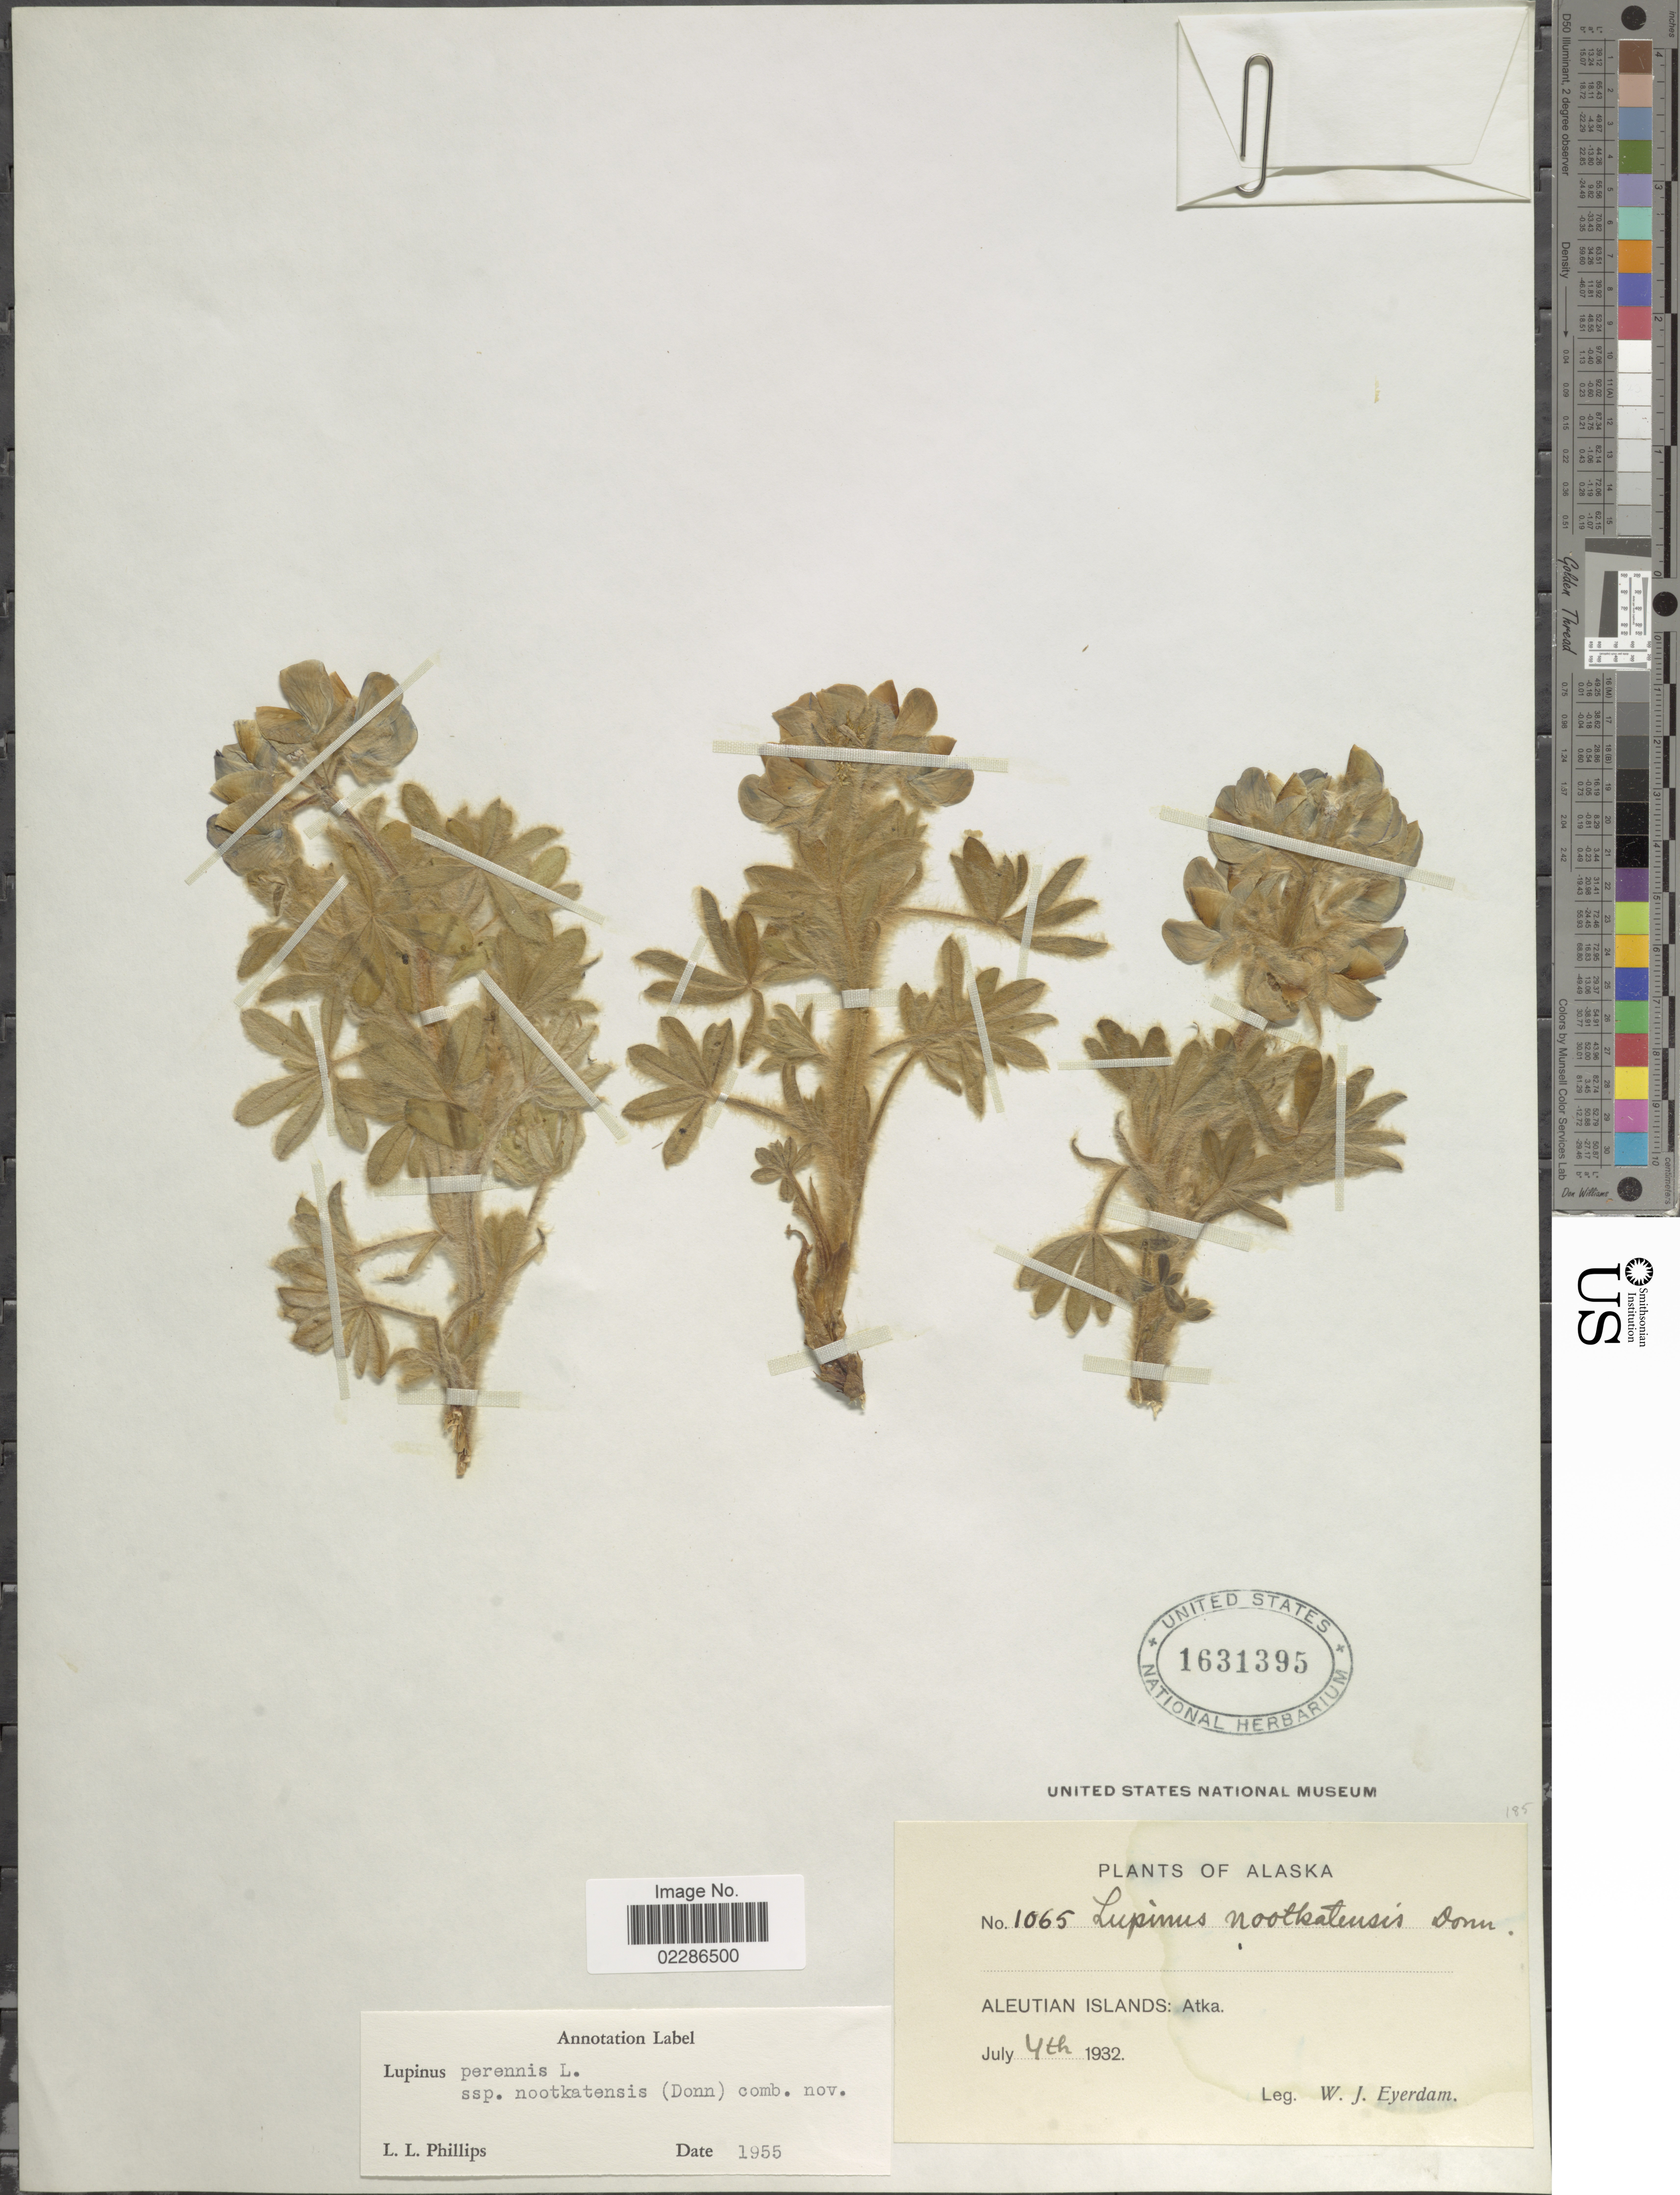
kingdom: Plantae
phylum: Tracheophyta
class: Magnoliopsida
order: Fabales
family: Fabaceae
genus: Lupinus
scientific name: Lupinus nootkatensis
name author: Donn ex Sims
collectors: W. J. Eyerdam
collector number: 1065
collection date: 1932-07-04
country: United States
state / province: Alaska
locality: Aleutian Island: Atka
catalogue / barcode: US 1631395